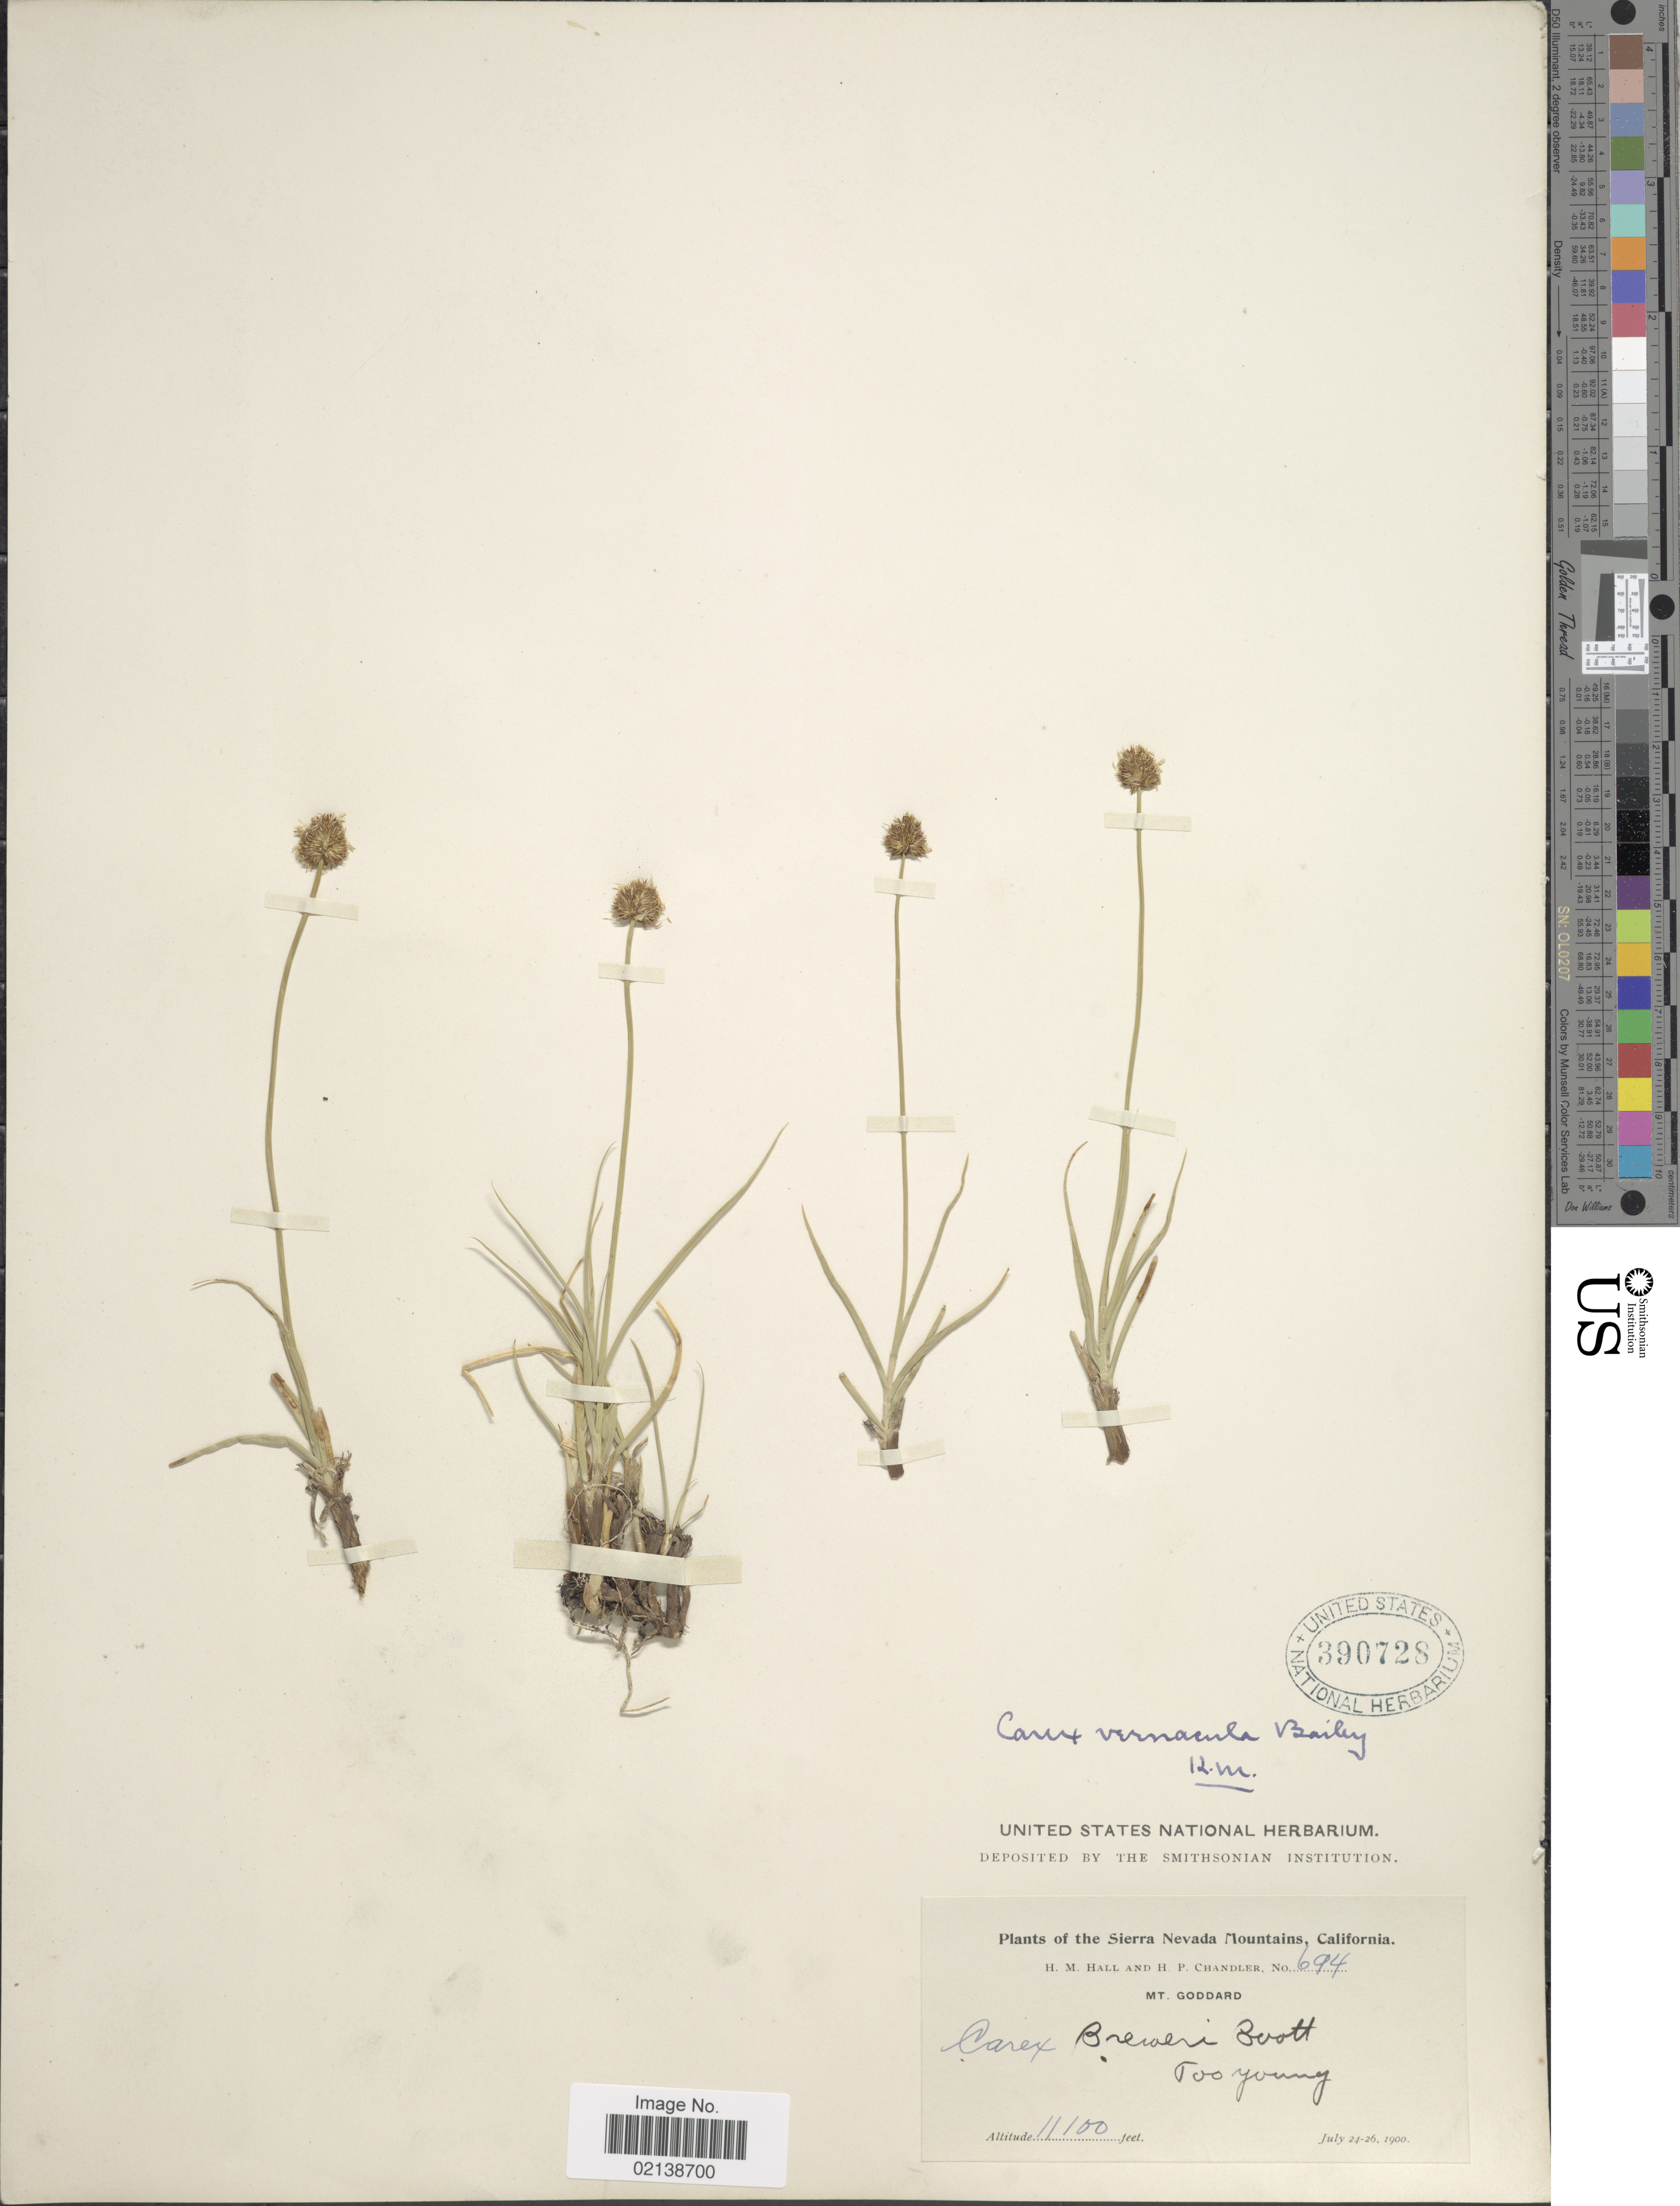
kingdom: Plantae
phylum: Tracheophyta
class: Liliopsida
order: Poales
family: Cyperaceae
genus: Carex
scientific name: Carex vernacula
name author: L.H. Bailey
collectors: H. M. Hall & H. Chandler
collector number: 694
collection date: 1900-07-24/1900-07-26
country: United States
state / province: California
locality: The Sierra nevada Mountains, California, Mt. Goddard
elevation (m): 3383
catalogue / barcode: US 390728